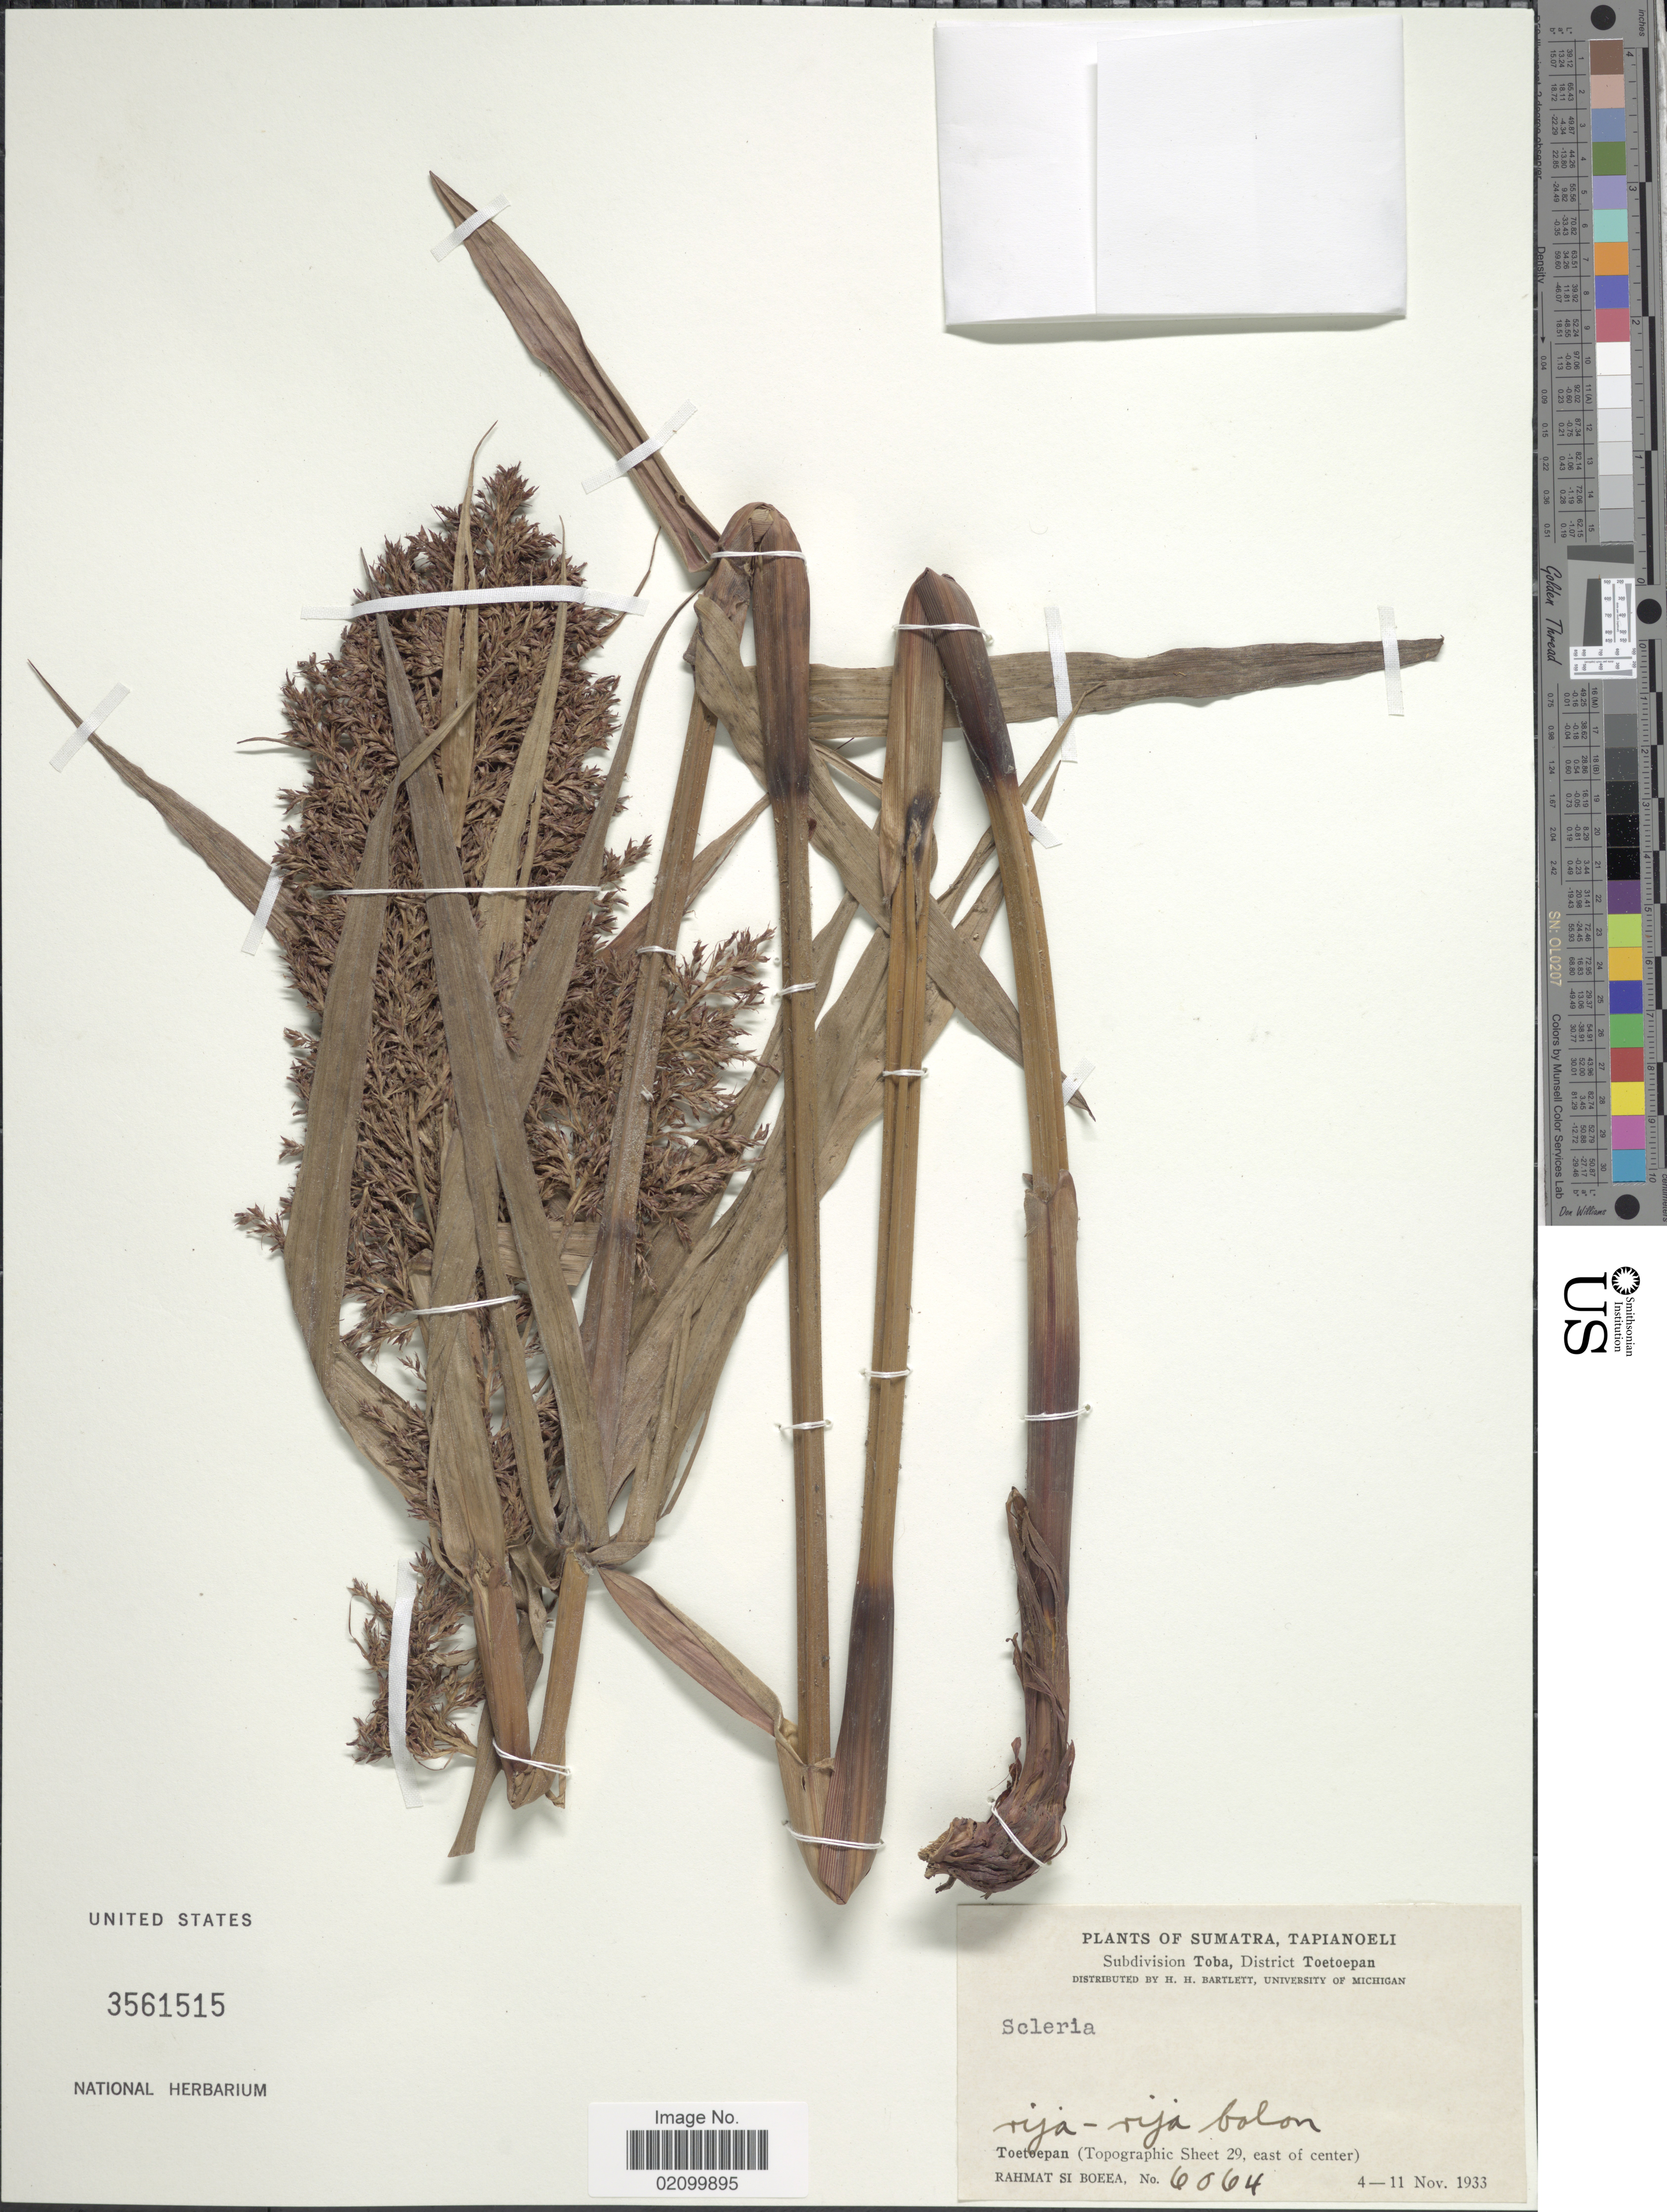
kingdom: Plantae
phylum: Tracheophyta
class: Liliopsida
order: Poales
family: Cyperaceae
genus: Scleria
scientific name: Scleria purpurascens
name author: Steud.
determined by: Kern, J. H.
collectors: Rahmat Si Boeea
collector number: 6064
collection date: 1933-11-04/1933-11-11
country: Indonesia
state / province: Sumatra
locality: Tapianoelie, rija- rija bolon. Toetoepan (Topographic Sheet 29, east of center). Subdivision Toba, District Toetoepan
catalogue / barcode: US 3561515